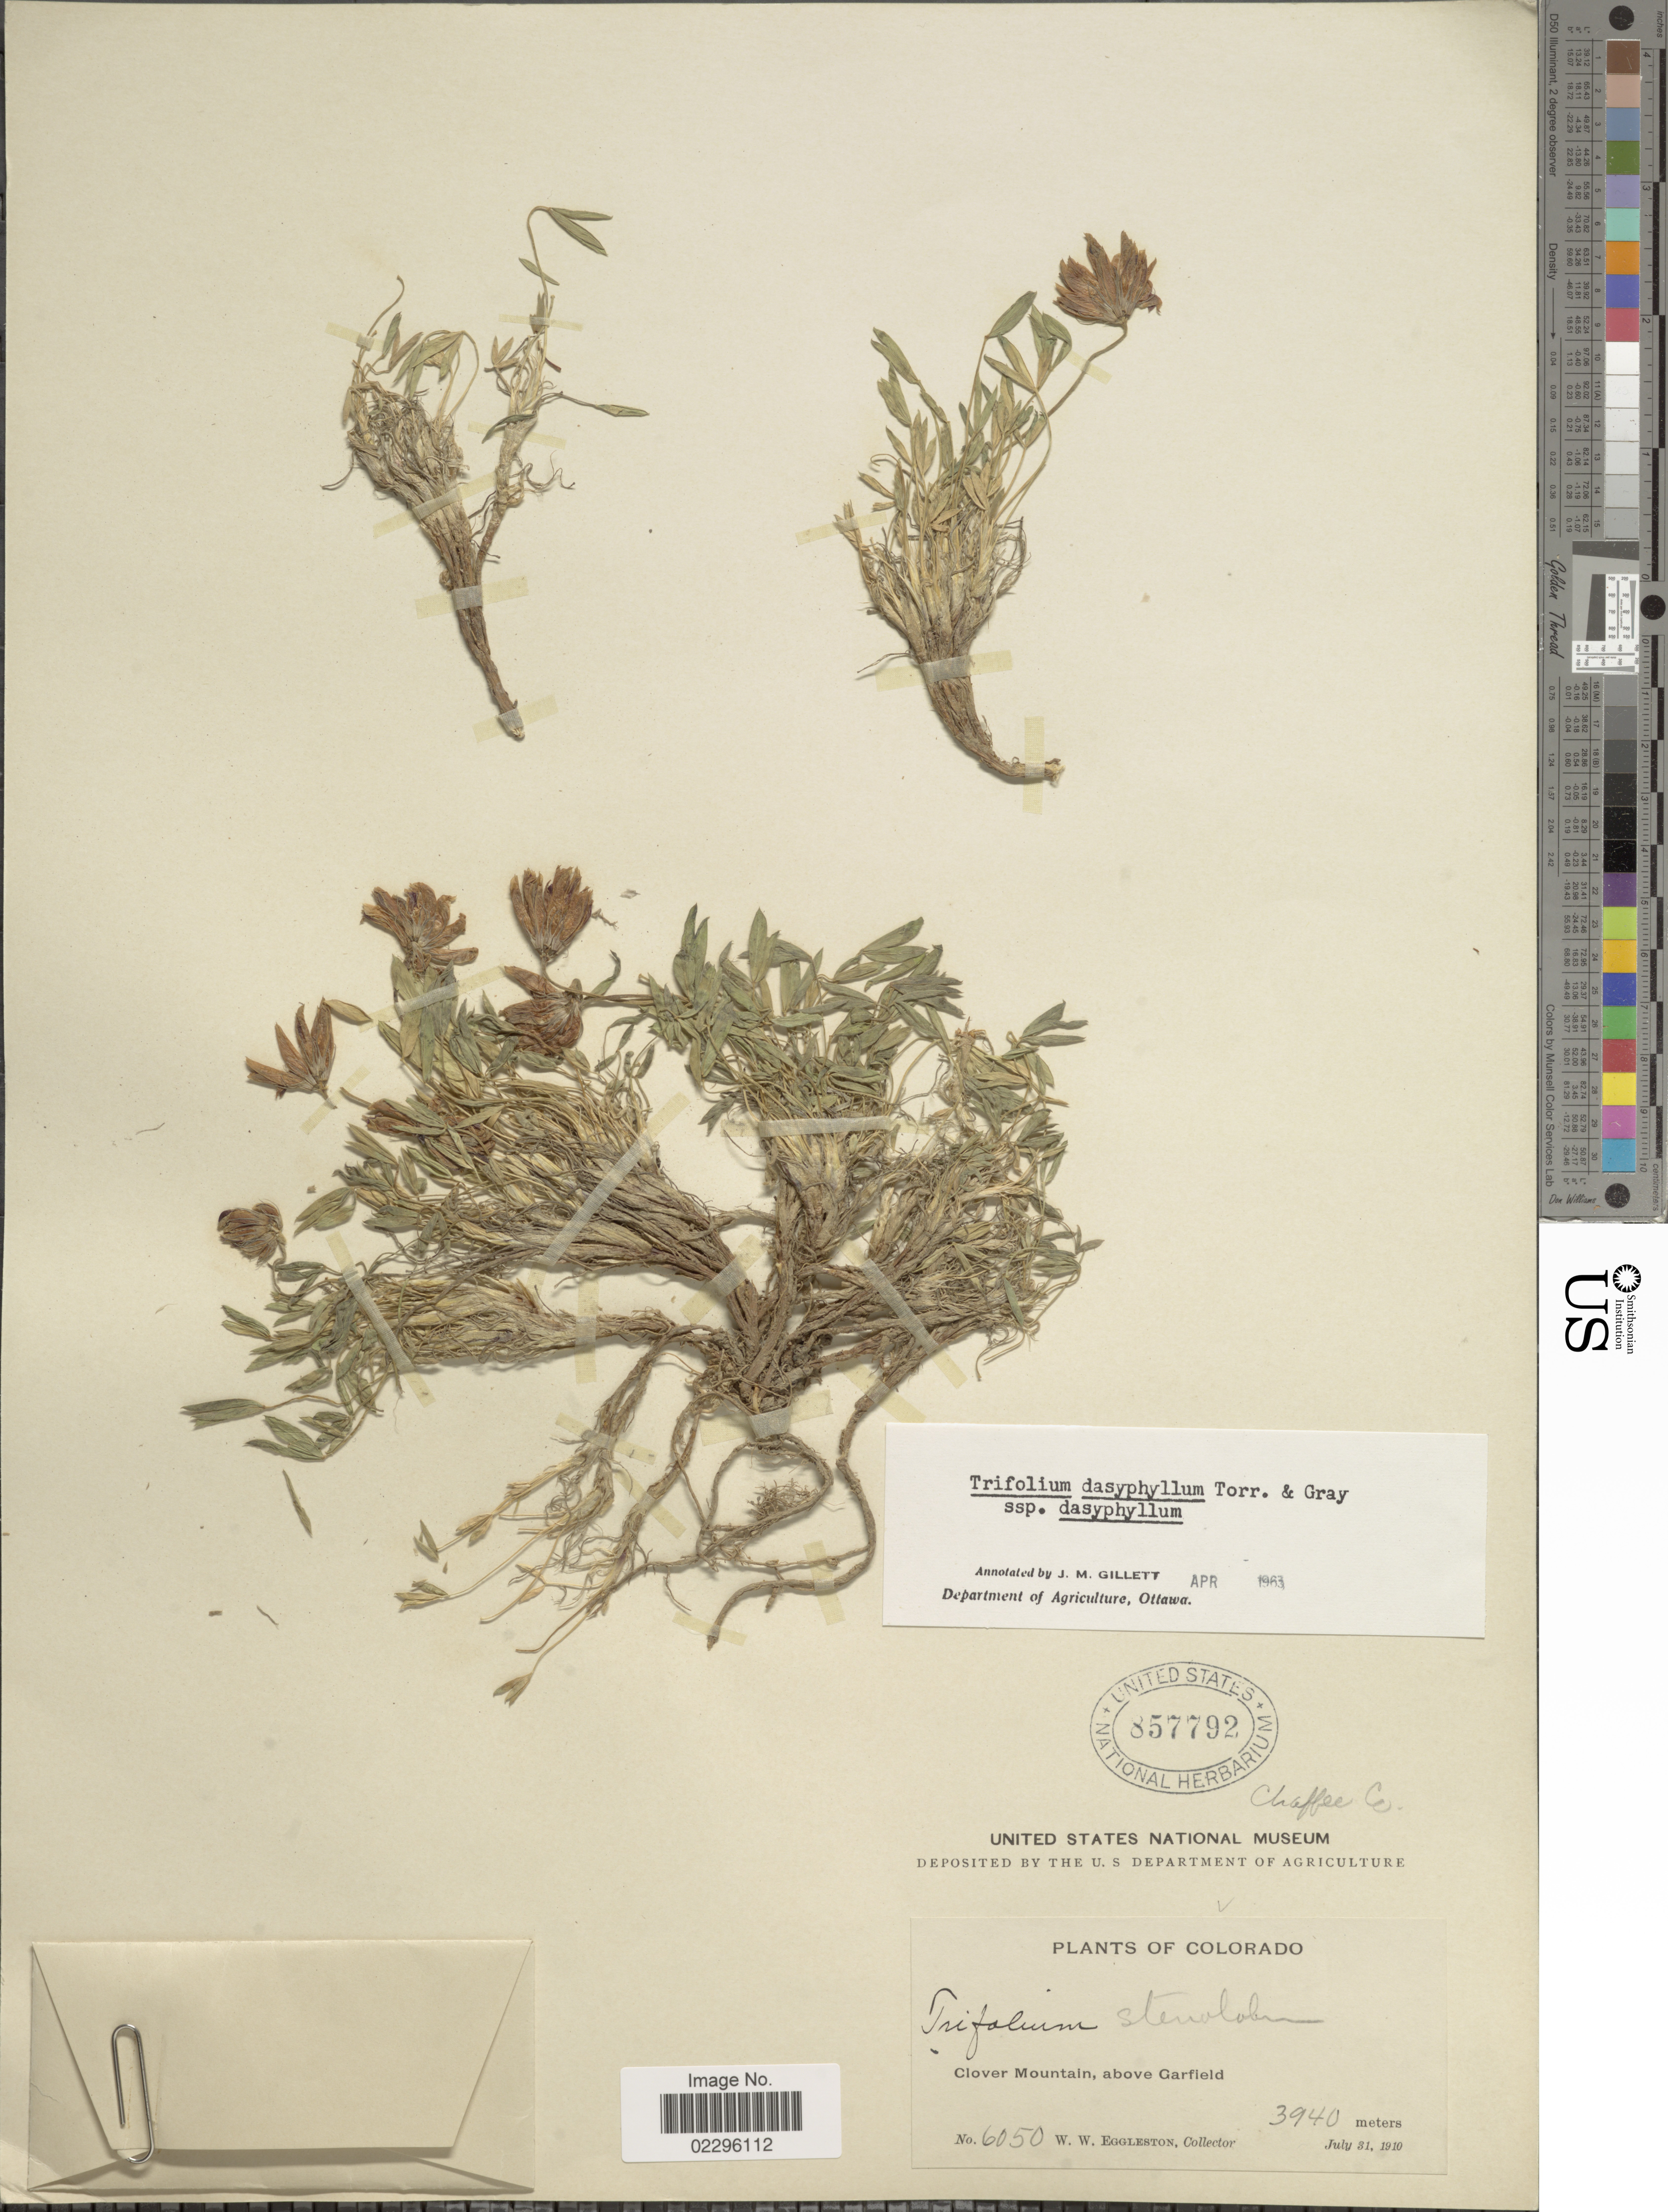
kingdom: Plantae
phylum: Tracheophyta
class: Magnoliopsida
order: Fabales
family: Fabaceae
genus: Trifolium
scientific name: Trifolium dasyphyllum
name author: Torr. & A. Gray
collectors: W. W. Eggleston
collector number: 6050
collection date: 1910-07-31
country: United States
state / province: Colorado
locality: Clover Mountain, above Garfield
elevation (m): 3940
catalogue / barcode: US 857792